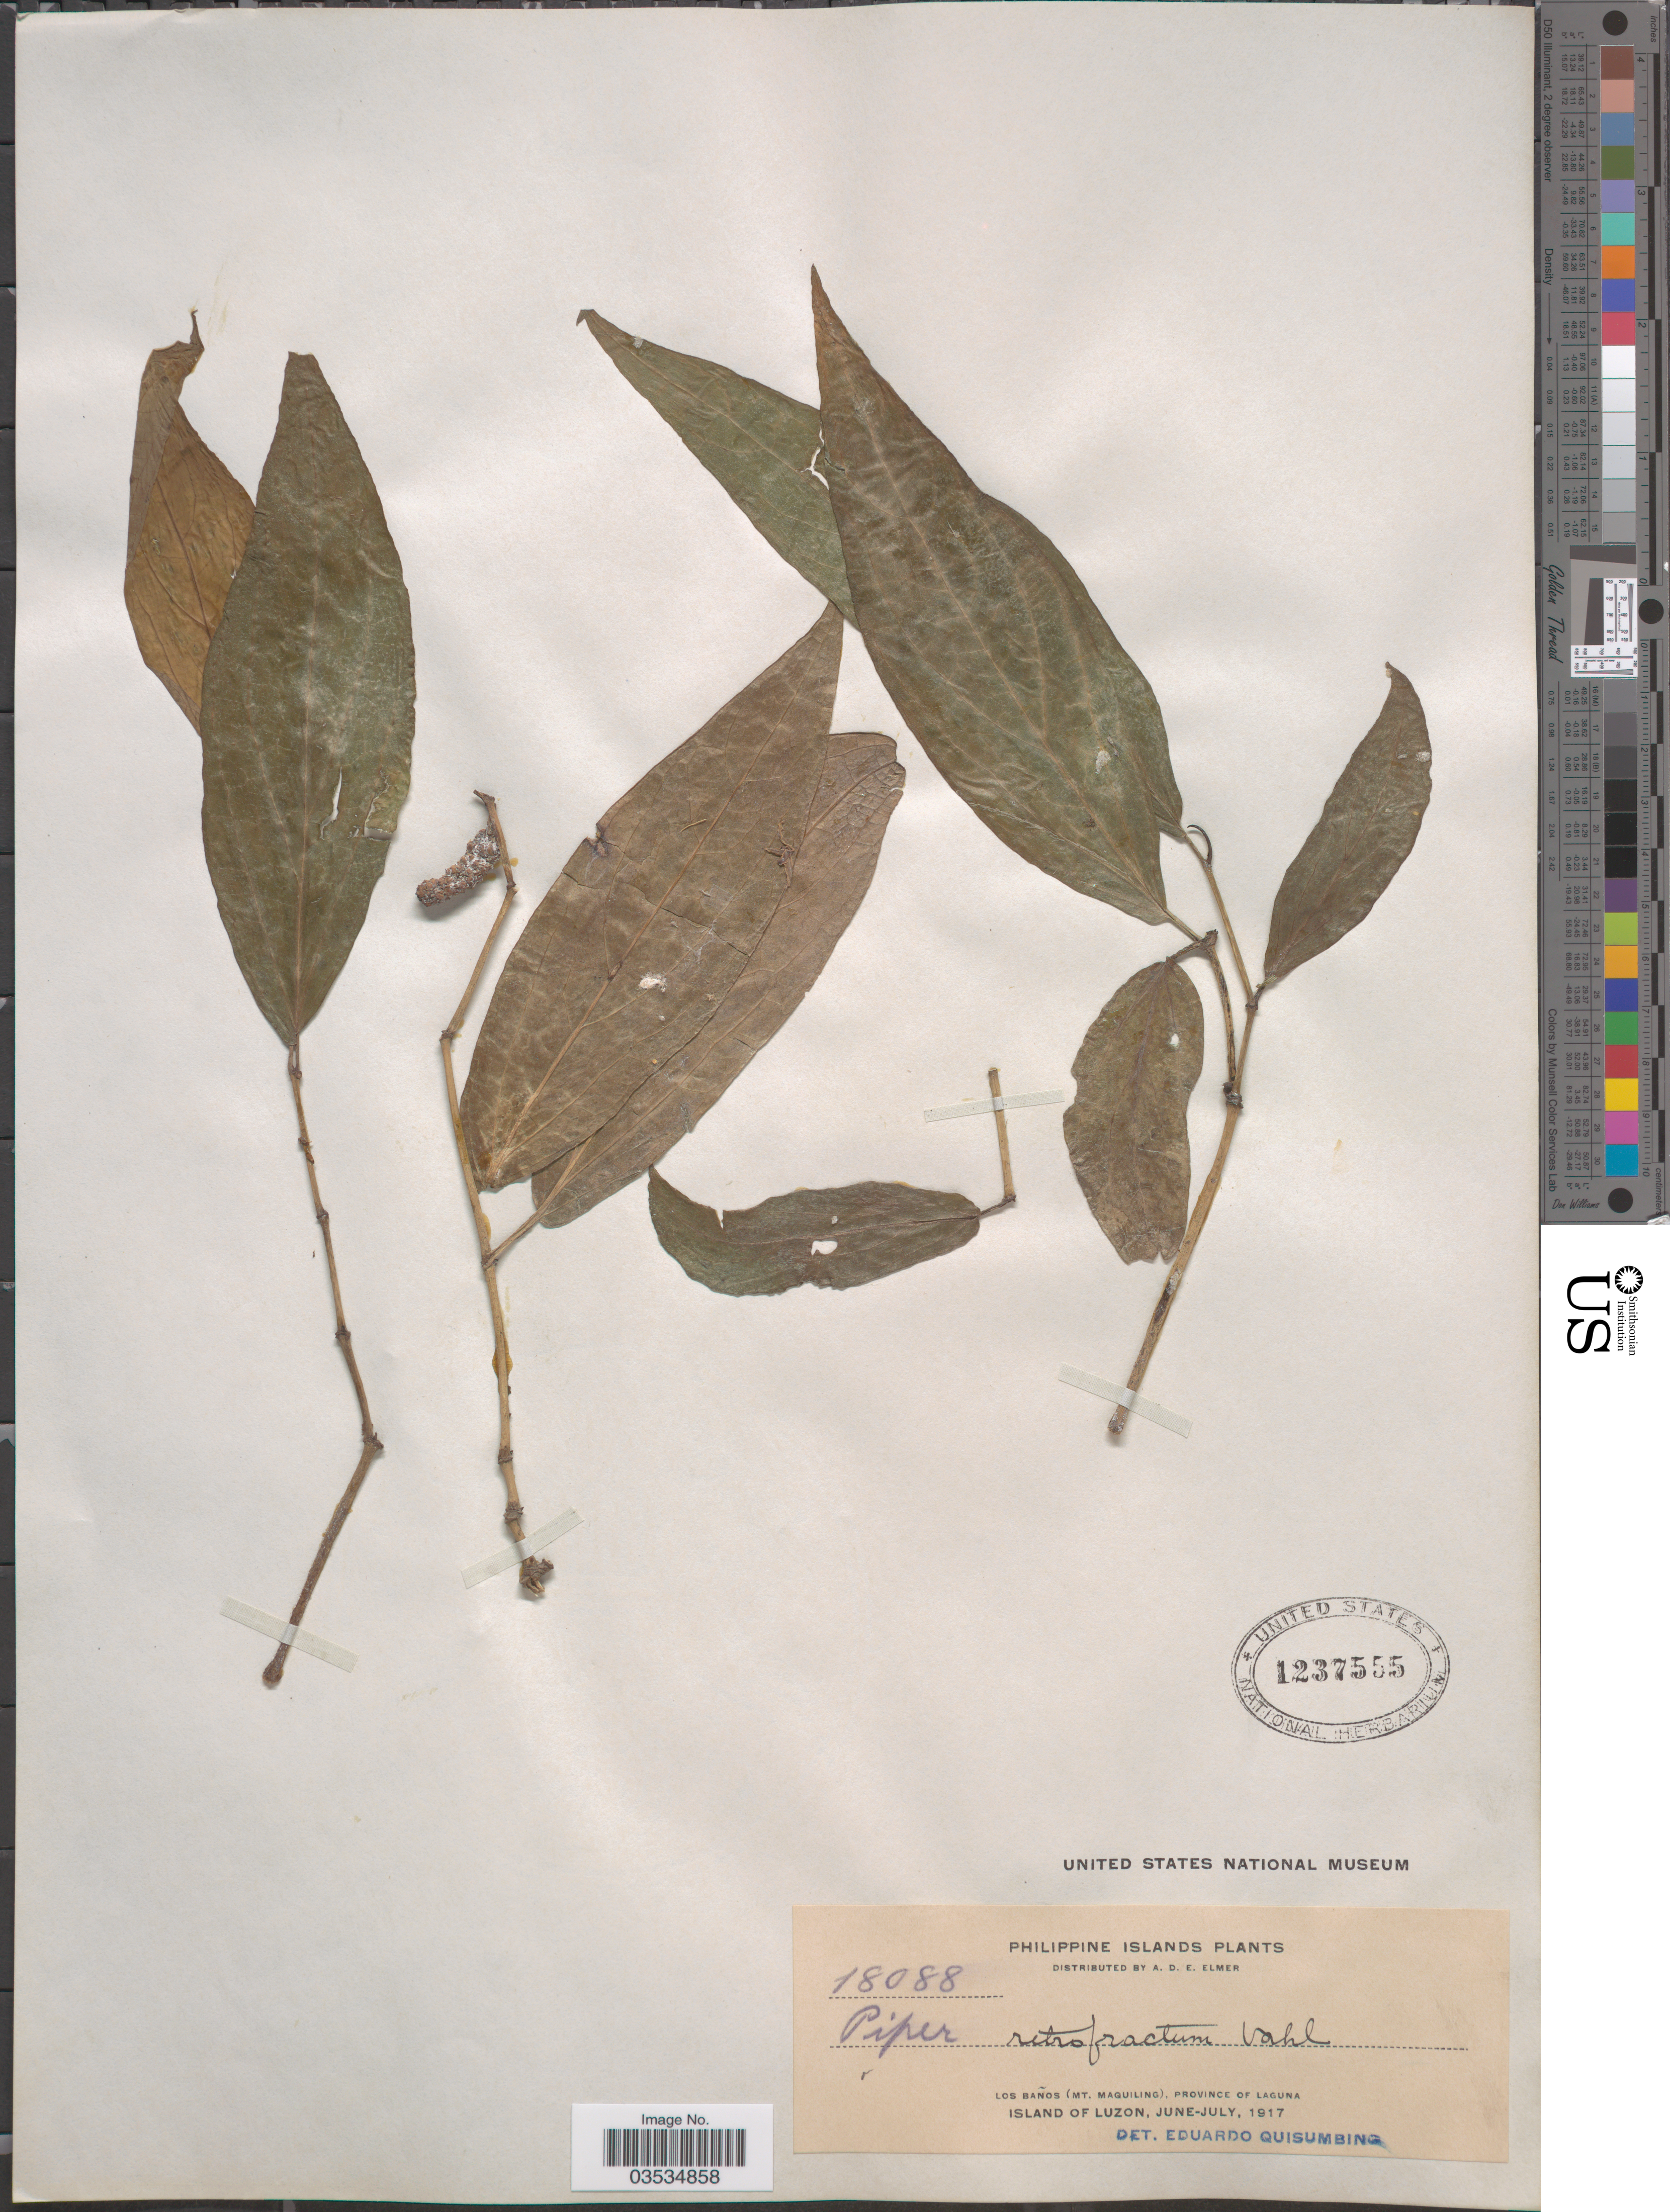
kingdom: Plantae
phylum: Tracheophyta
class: Magnoliopsida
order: Piperales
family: Piperaceae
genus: Piper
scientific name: Piper retrofractum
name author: Vahl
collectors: A. D. E. Elmer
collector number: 18088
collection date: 1917-06/1917-07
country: Philippines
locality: Los Baños (Mt. Maquiling), Province of Laguna. Island of Luzon.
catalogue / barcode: US 1237555